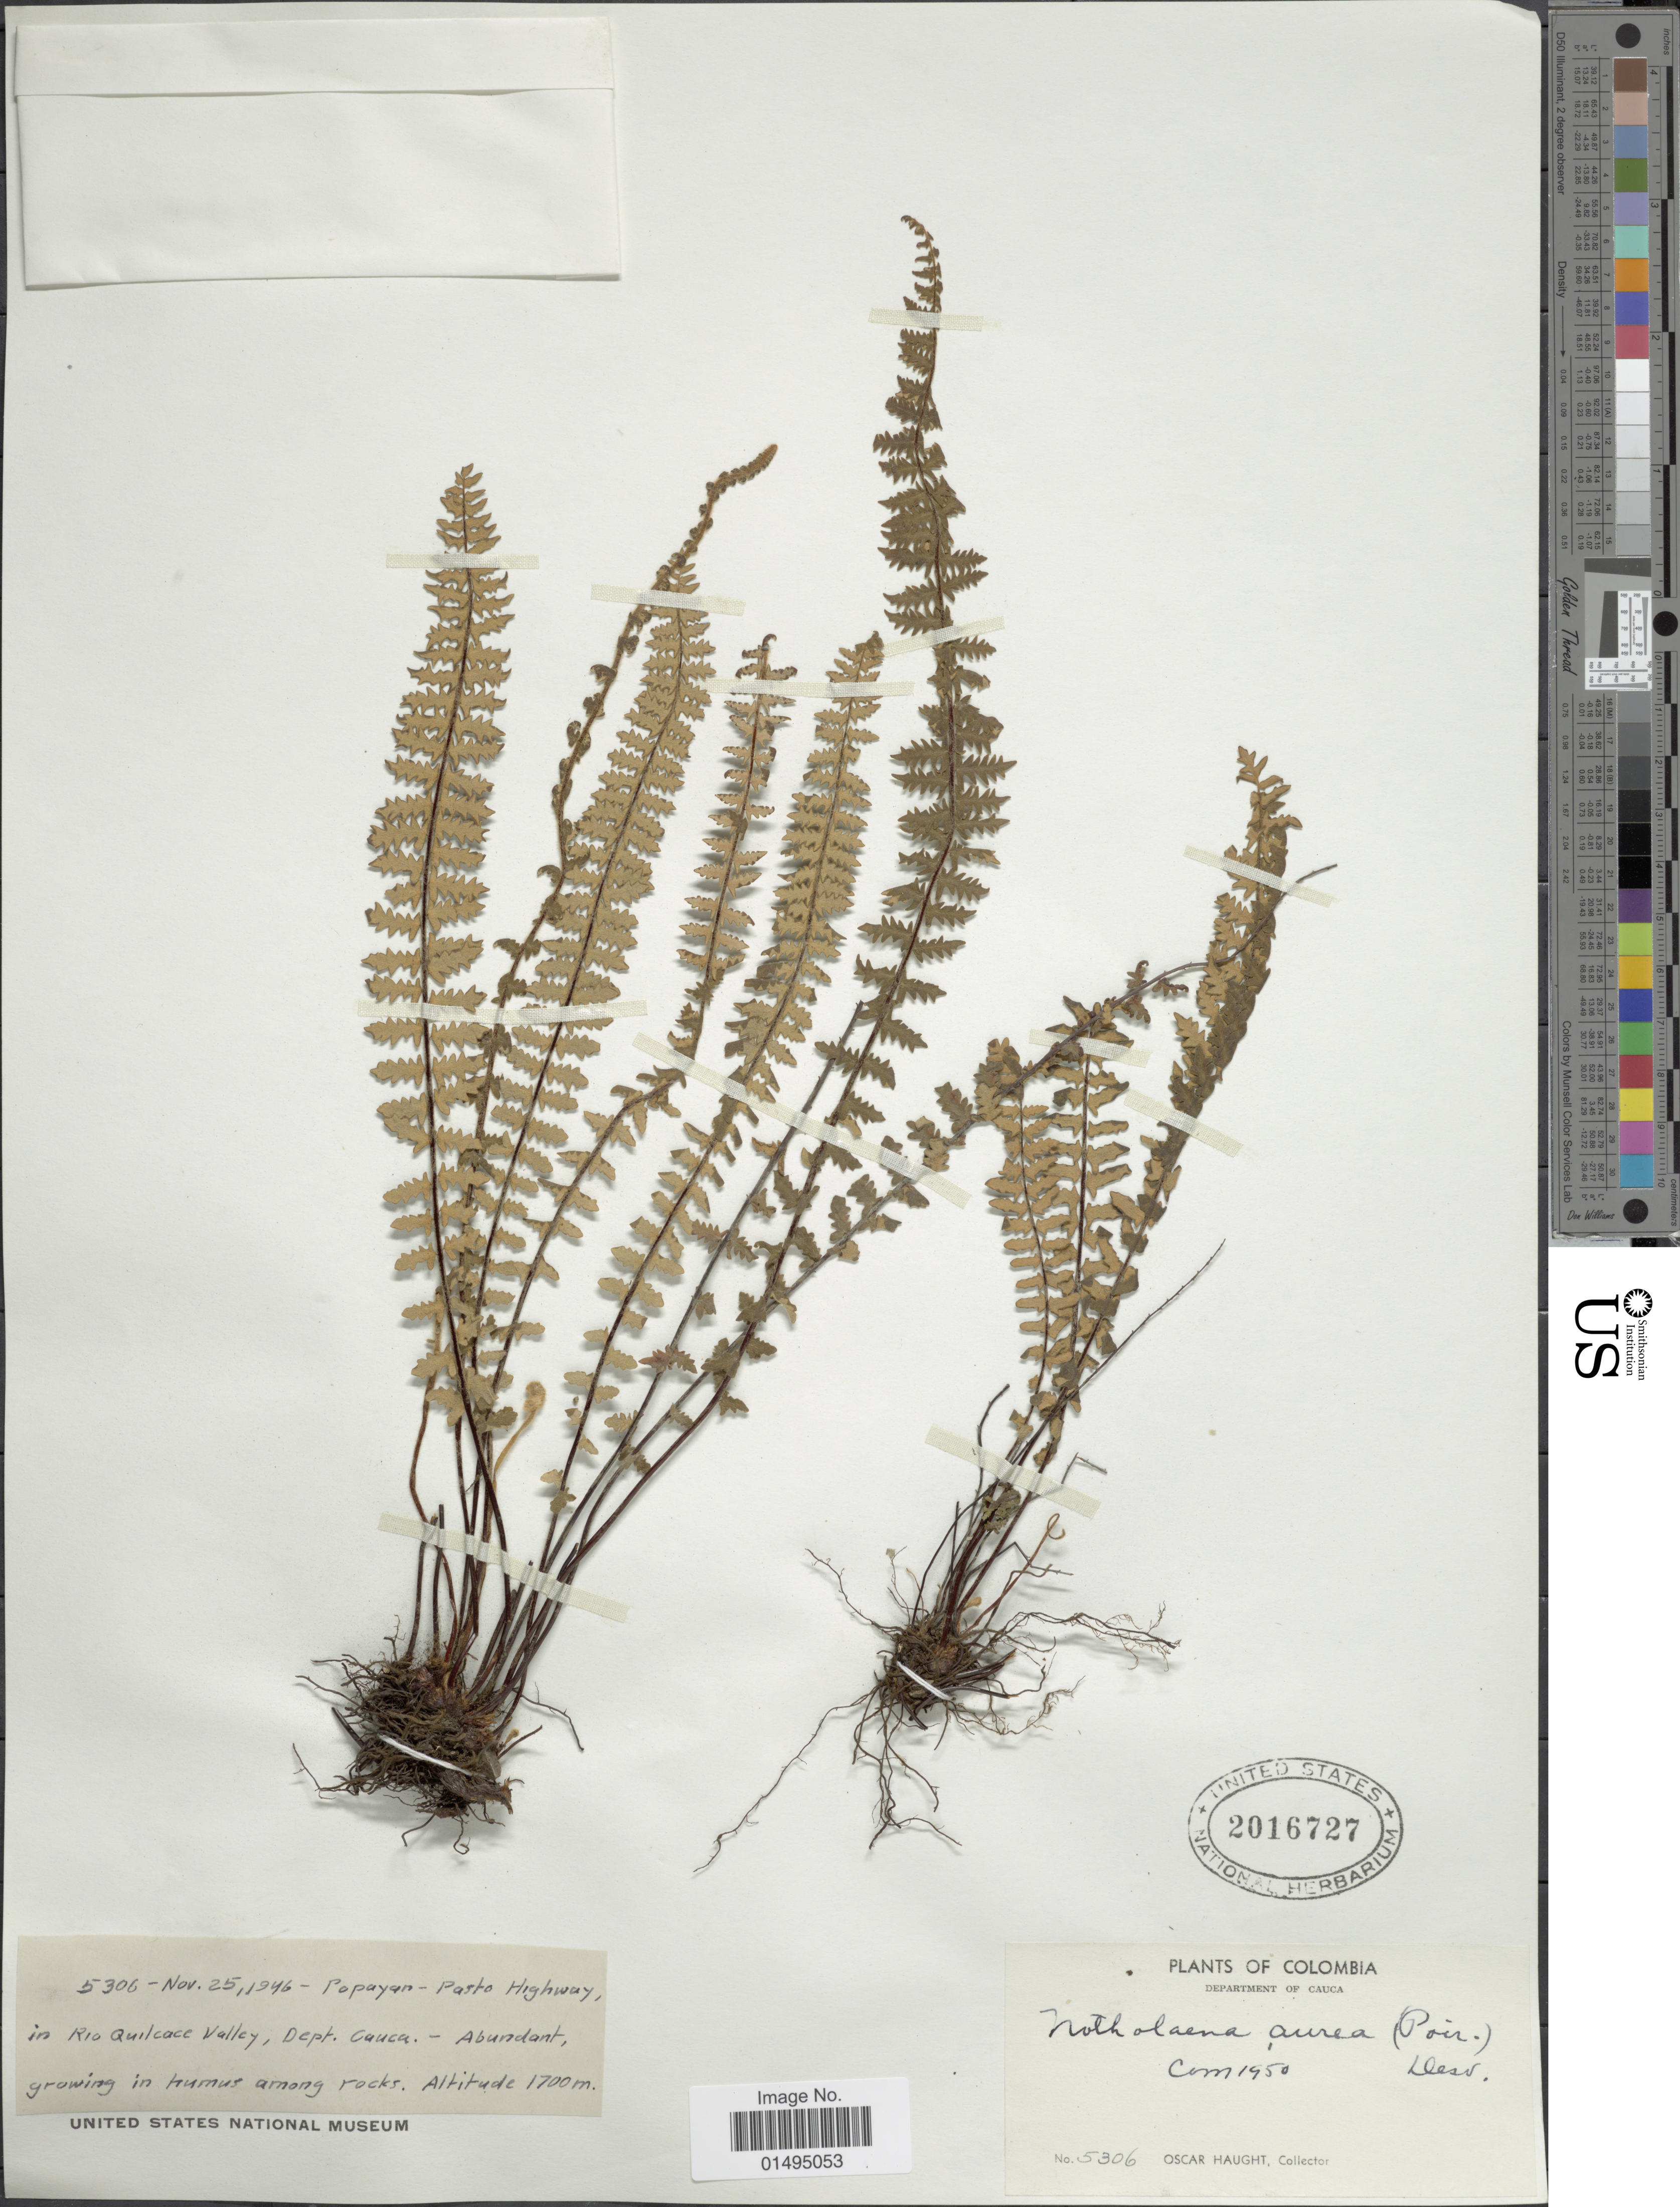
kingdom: Plantae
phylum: Tracheophyta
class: Polypodiopsida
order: Polypodiales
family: Pteridaceae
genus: Myriopteris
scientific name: Myriopteris aurea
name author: (Poir.) Grusz & Windham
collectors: O. L. Haught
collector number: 5306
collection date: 1946-11-25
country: Colombia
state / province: Cauca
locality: Department of Cauca, Colombia. Papayan-Pasto Highway, in Rio Quilcace Valley, Dept. Cauca.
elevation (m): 1700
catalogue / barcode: US 2016727